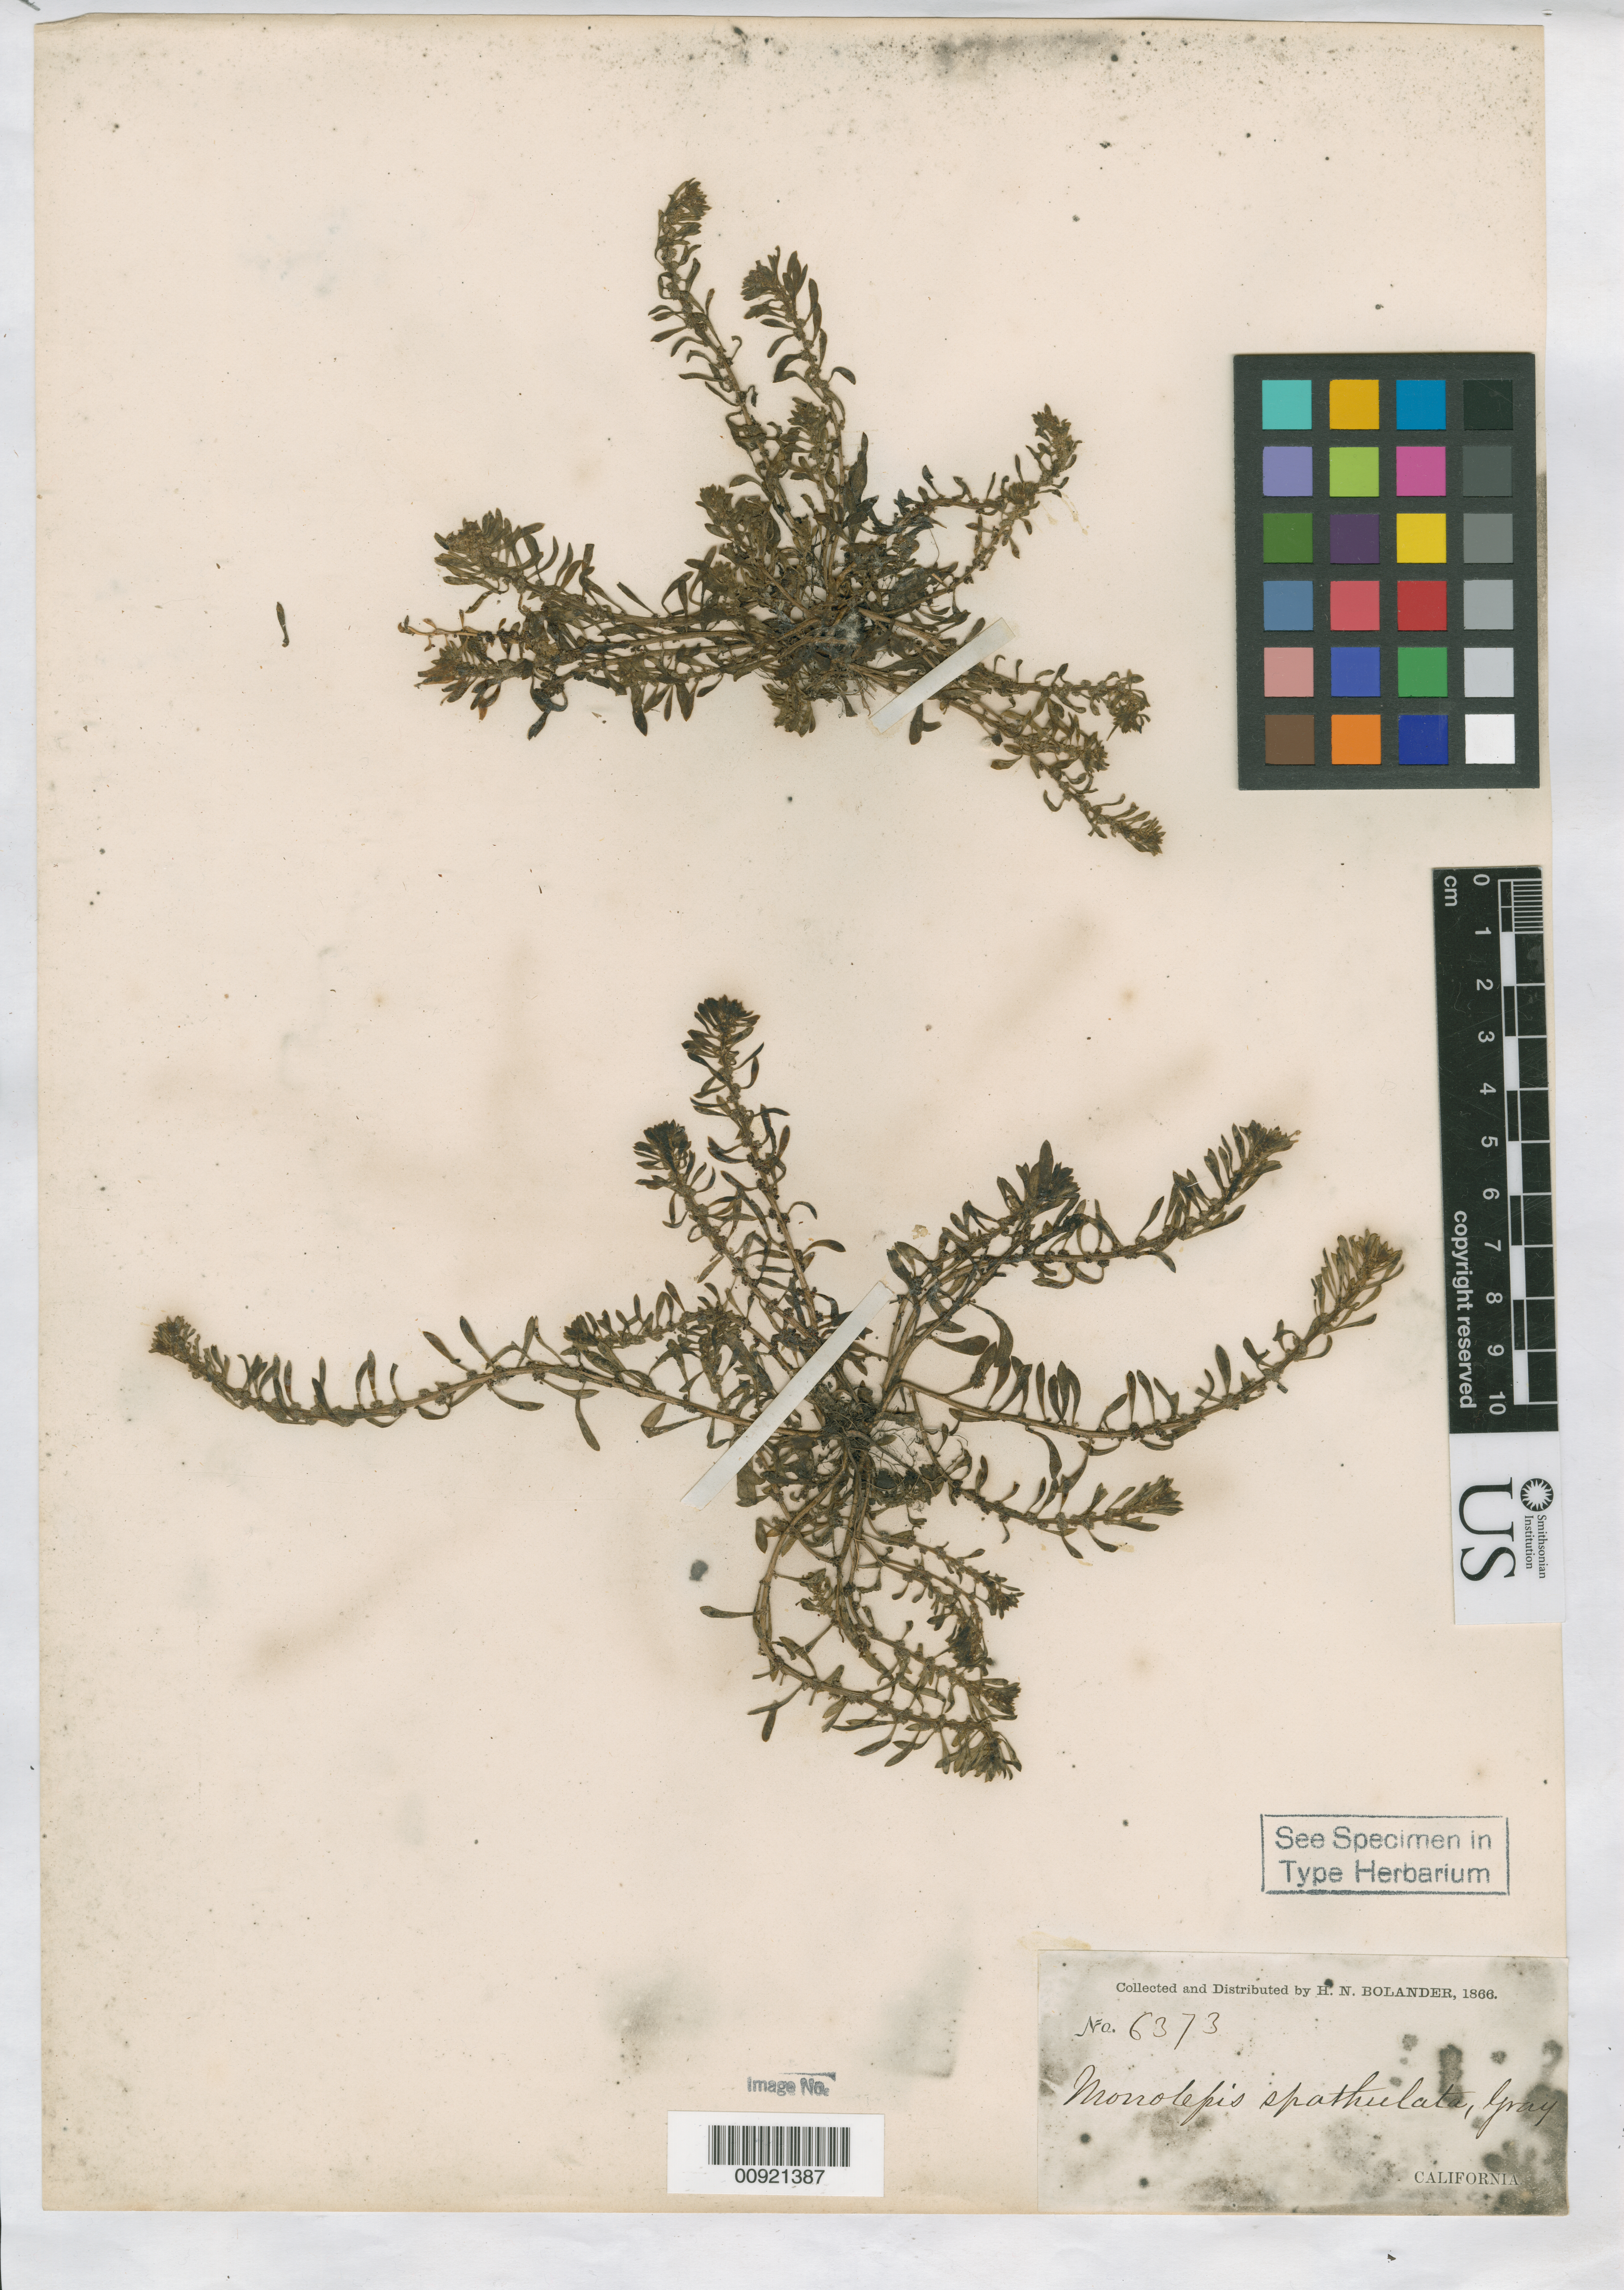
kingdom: Plantae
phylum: Tracheophyta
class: Magnoliopsida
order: Caryophyllales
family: Amaranthaceae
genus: Monolepis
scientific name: Monolepis spathulata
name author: A. Gray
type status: Type Collection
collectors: H. Bolander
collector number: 6373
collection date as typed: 1866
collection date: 1866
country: United States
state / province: California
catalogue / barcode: US 98810